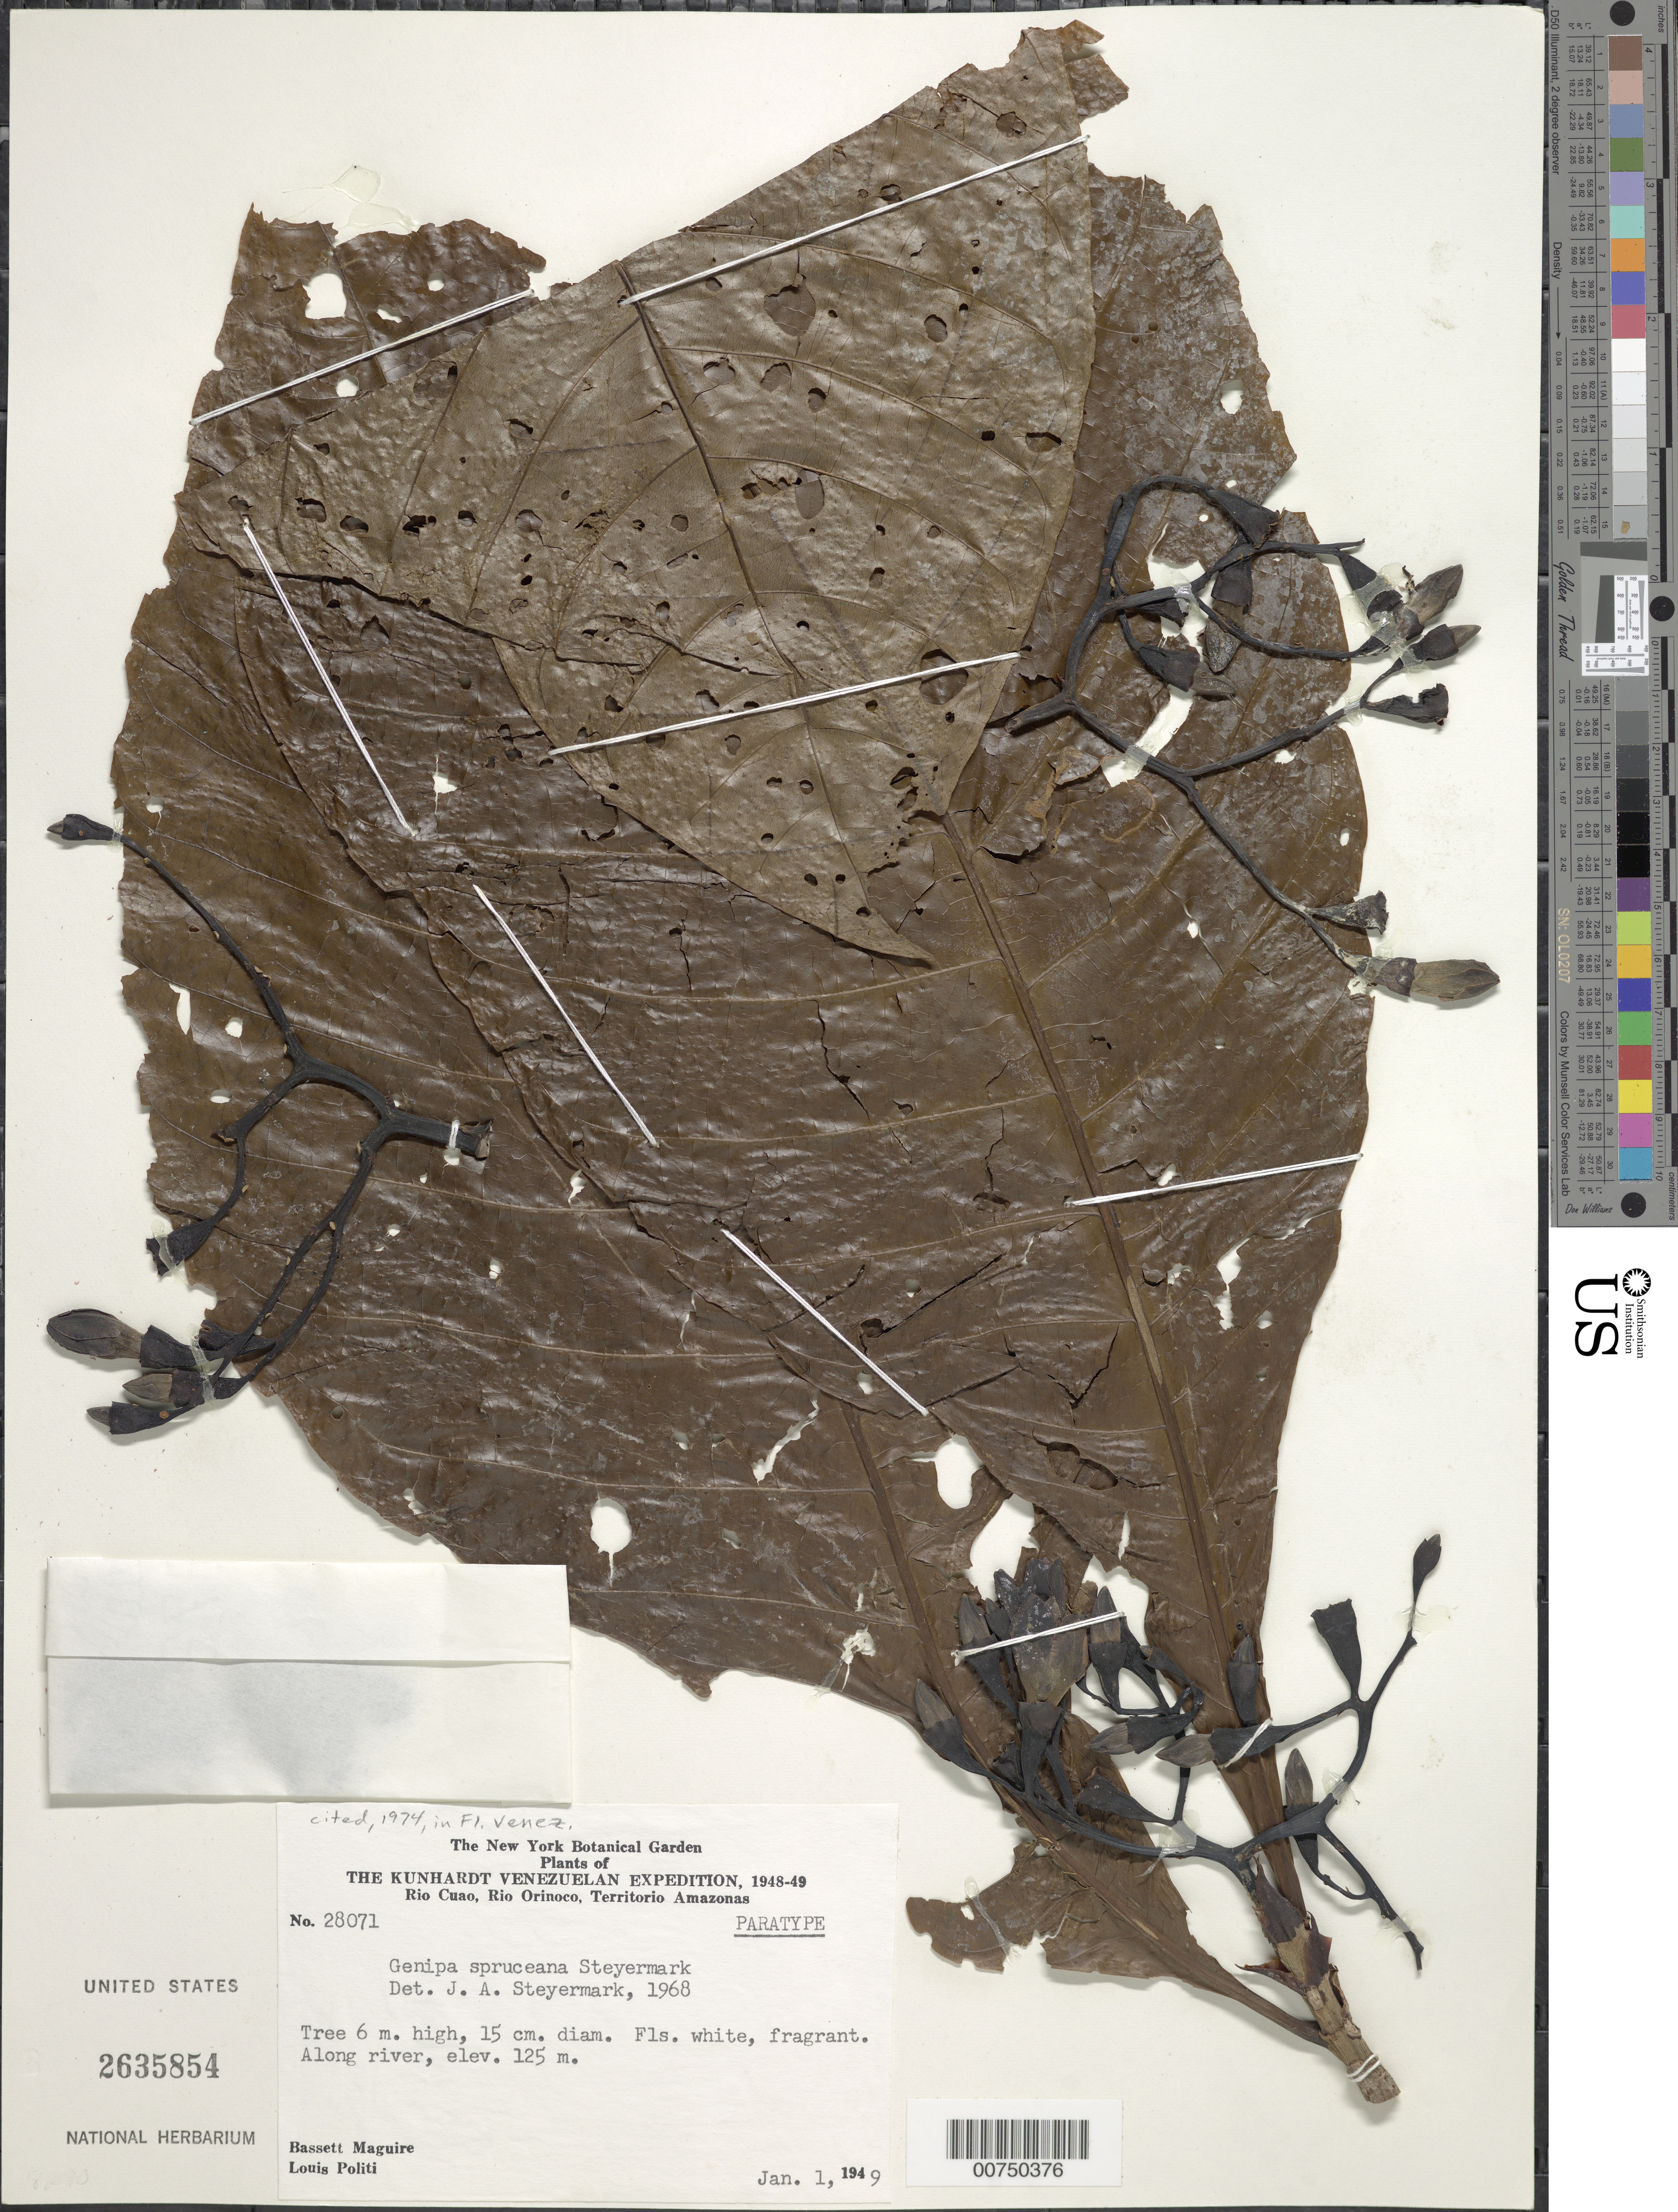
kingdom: Plantae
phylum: Tracheophyta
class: Magnoliopsida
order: Gentianales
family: Rubiaceae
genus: Genipa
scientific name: Genipa spruceana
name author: Steyerm.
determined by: Steyermark, Julian A., (VEN)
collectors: B. Maguire & L. Politi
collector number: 28071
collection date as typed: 1-Jan-49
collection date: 1949-01-01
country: Venezuela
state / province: Amazonas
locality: Río Cuao, Río Orinoco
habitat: Along river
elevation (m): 125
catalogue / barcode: US 2635854